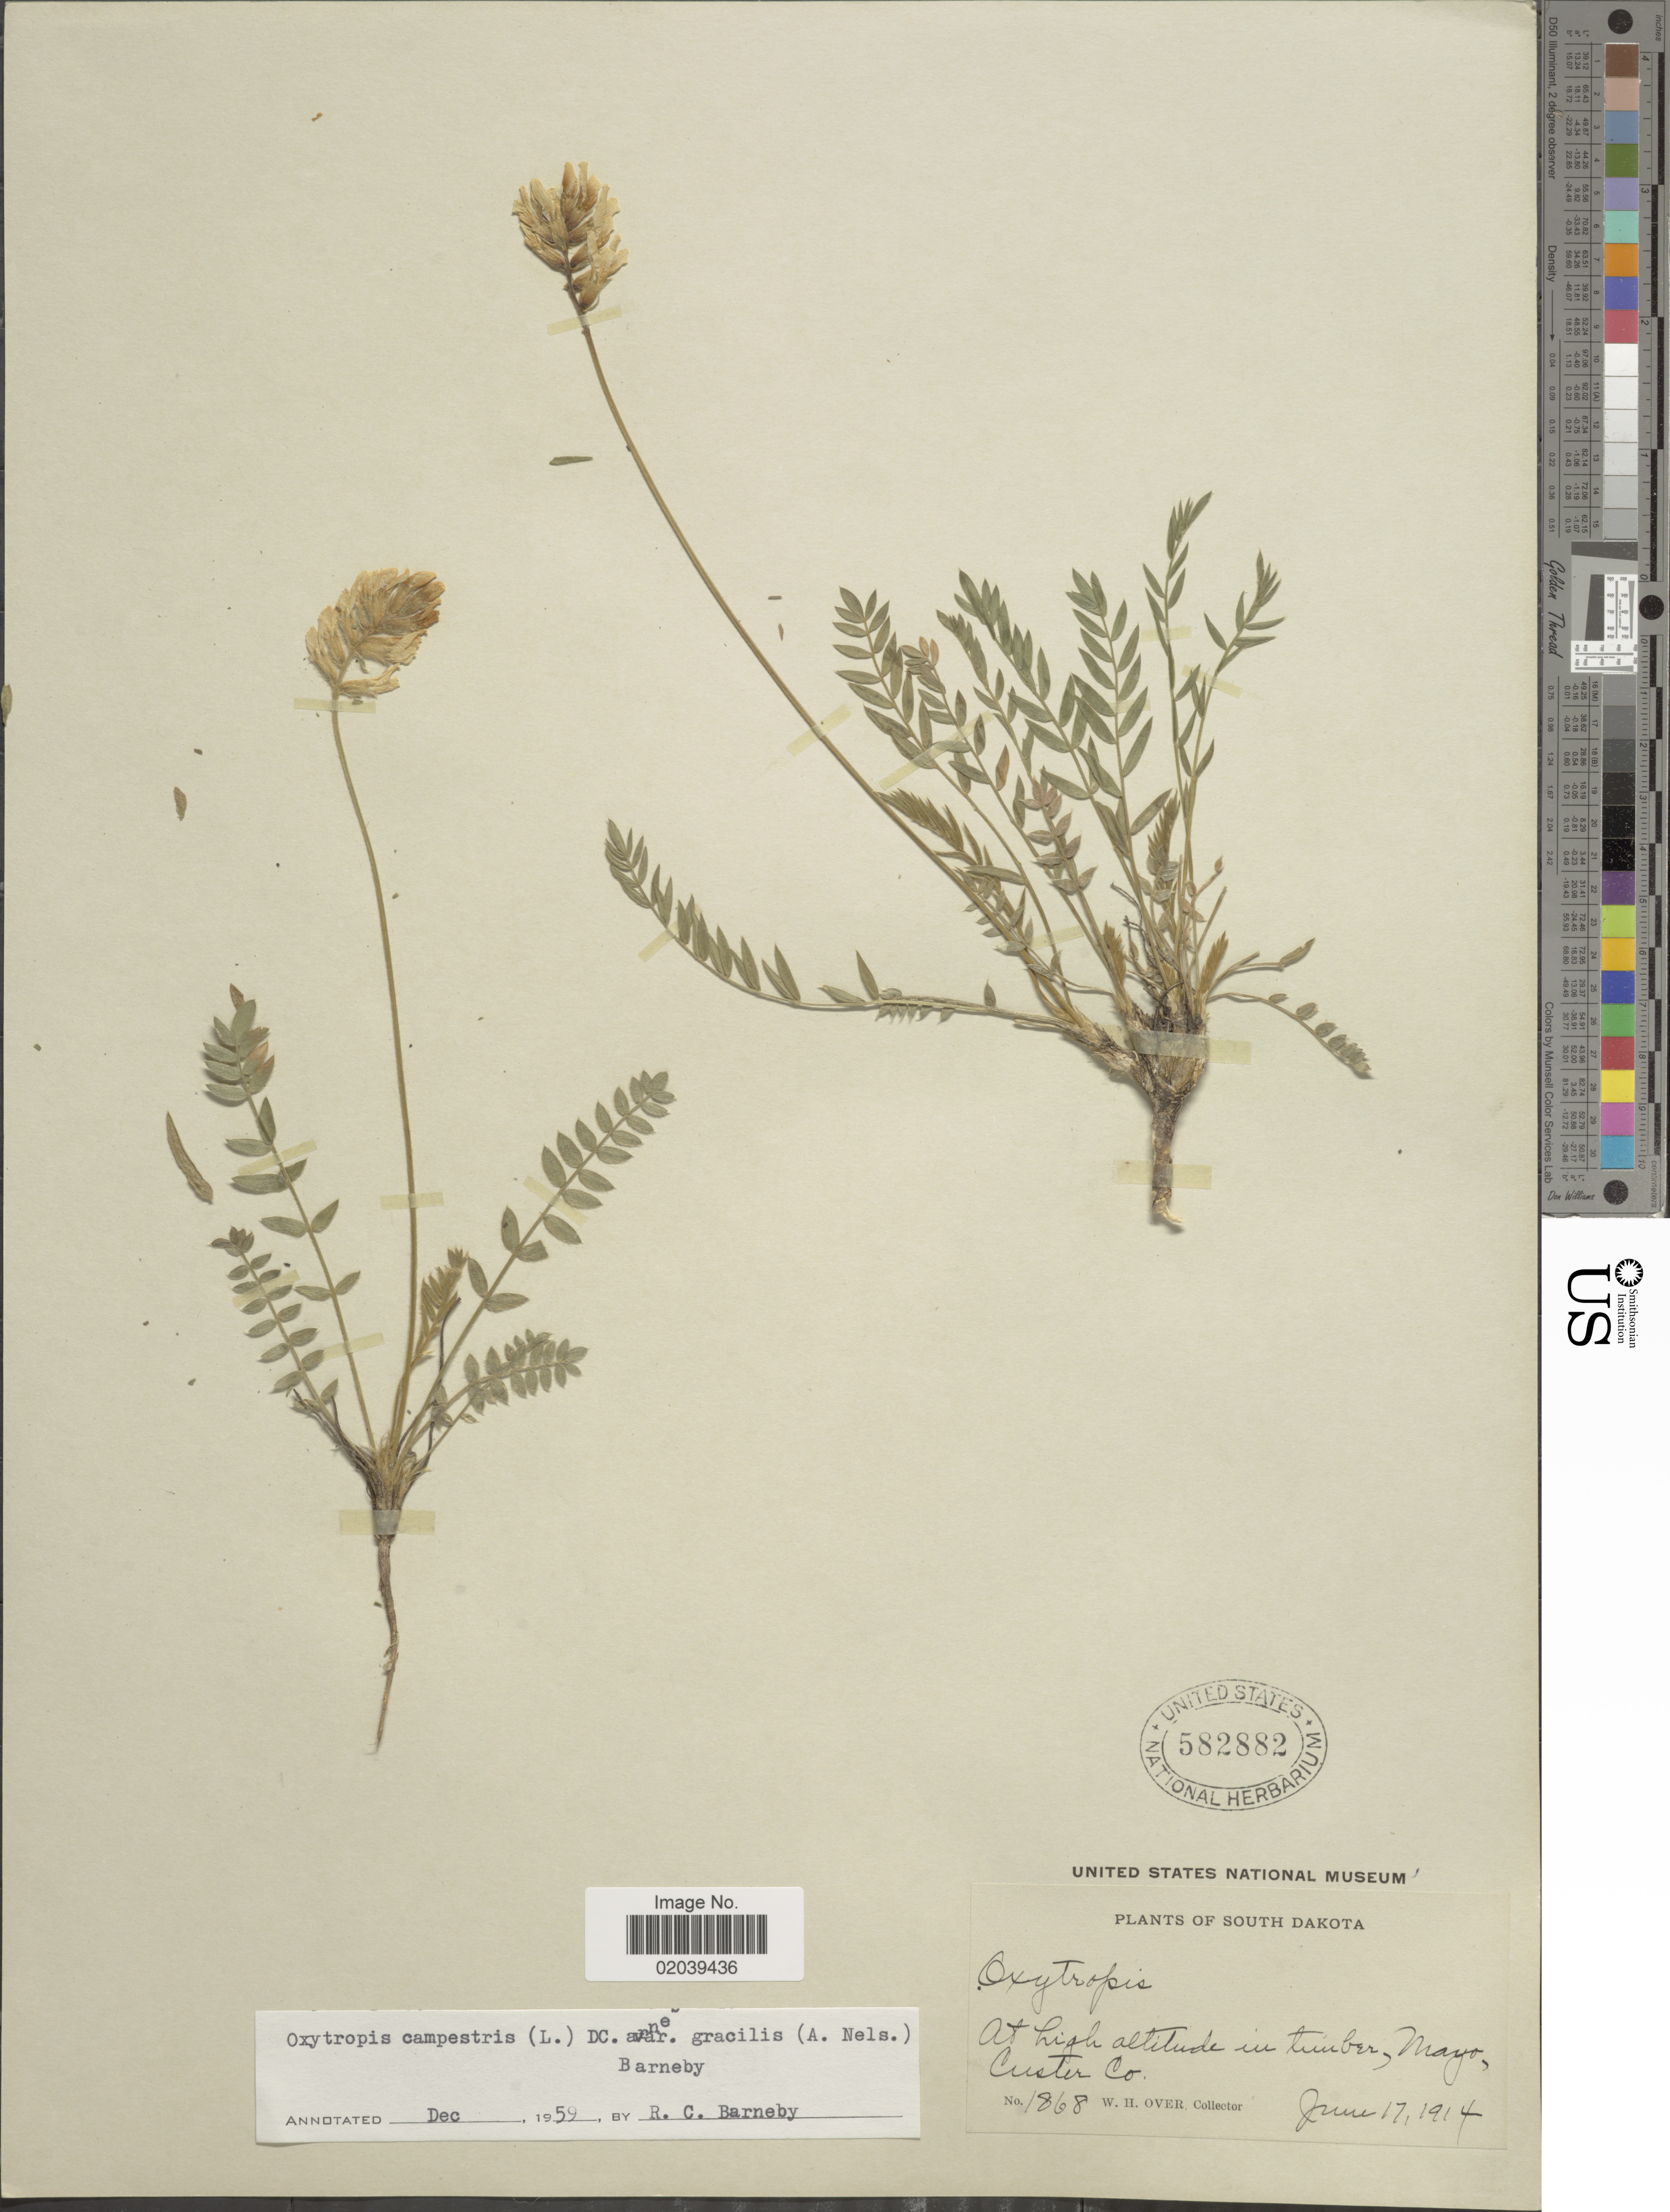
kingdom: Plantae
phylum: Tracheophyta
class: Magnoliopsida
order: Fabales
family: Fabaceae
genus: Oxytropis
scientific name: Oxytropis campestris var. gracilis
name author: (A. Nelson) Barneby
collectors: W. Over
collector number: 1868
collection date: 1914-06-17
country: United States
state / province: South Dakota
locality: At high altitude in timber, Mayo, Custer Co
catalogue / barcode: US 582882